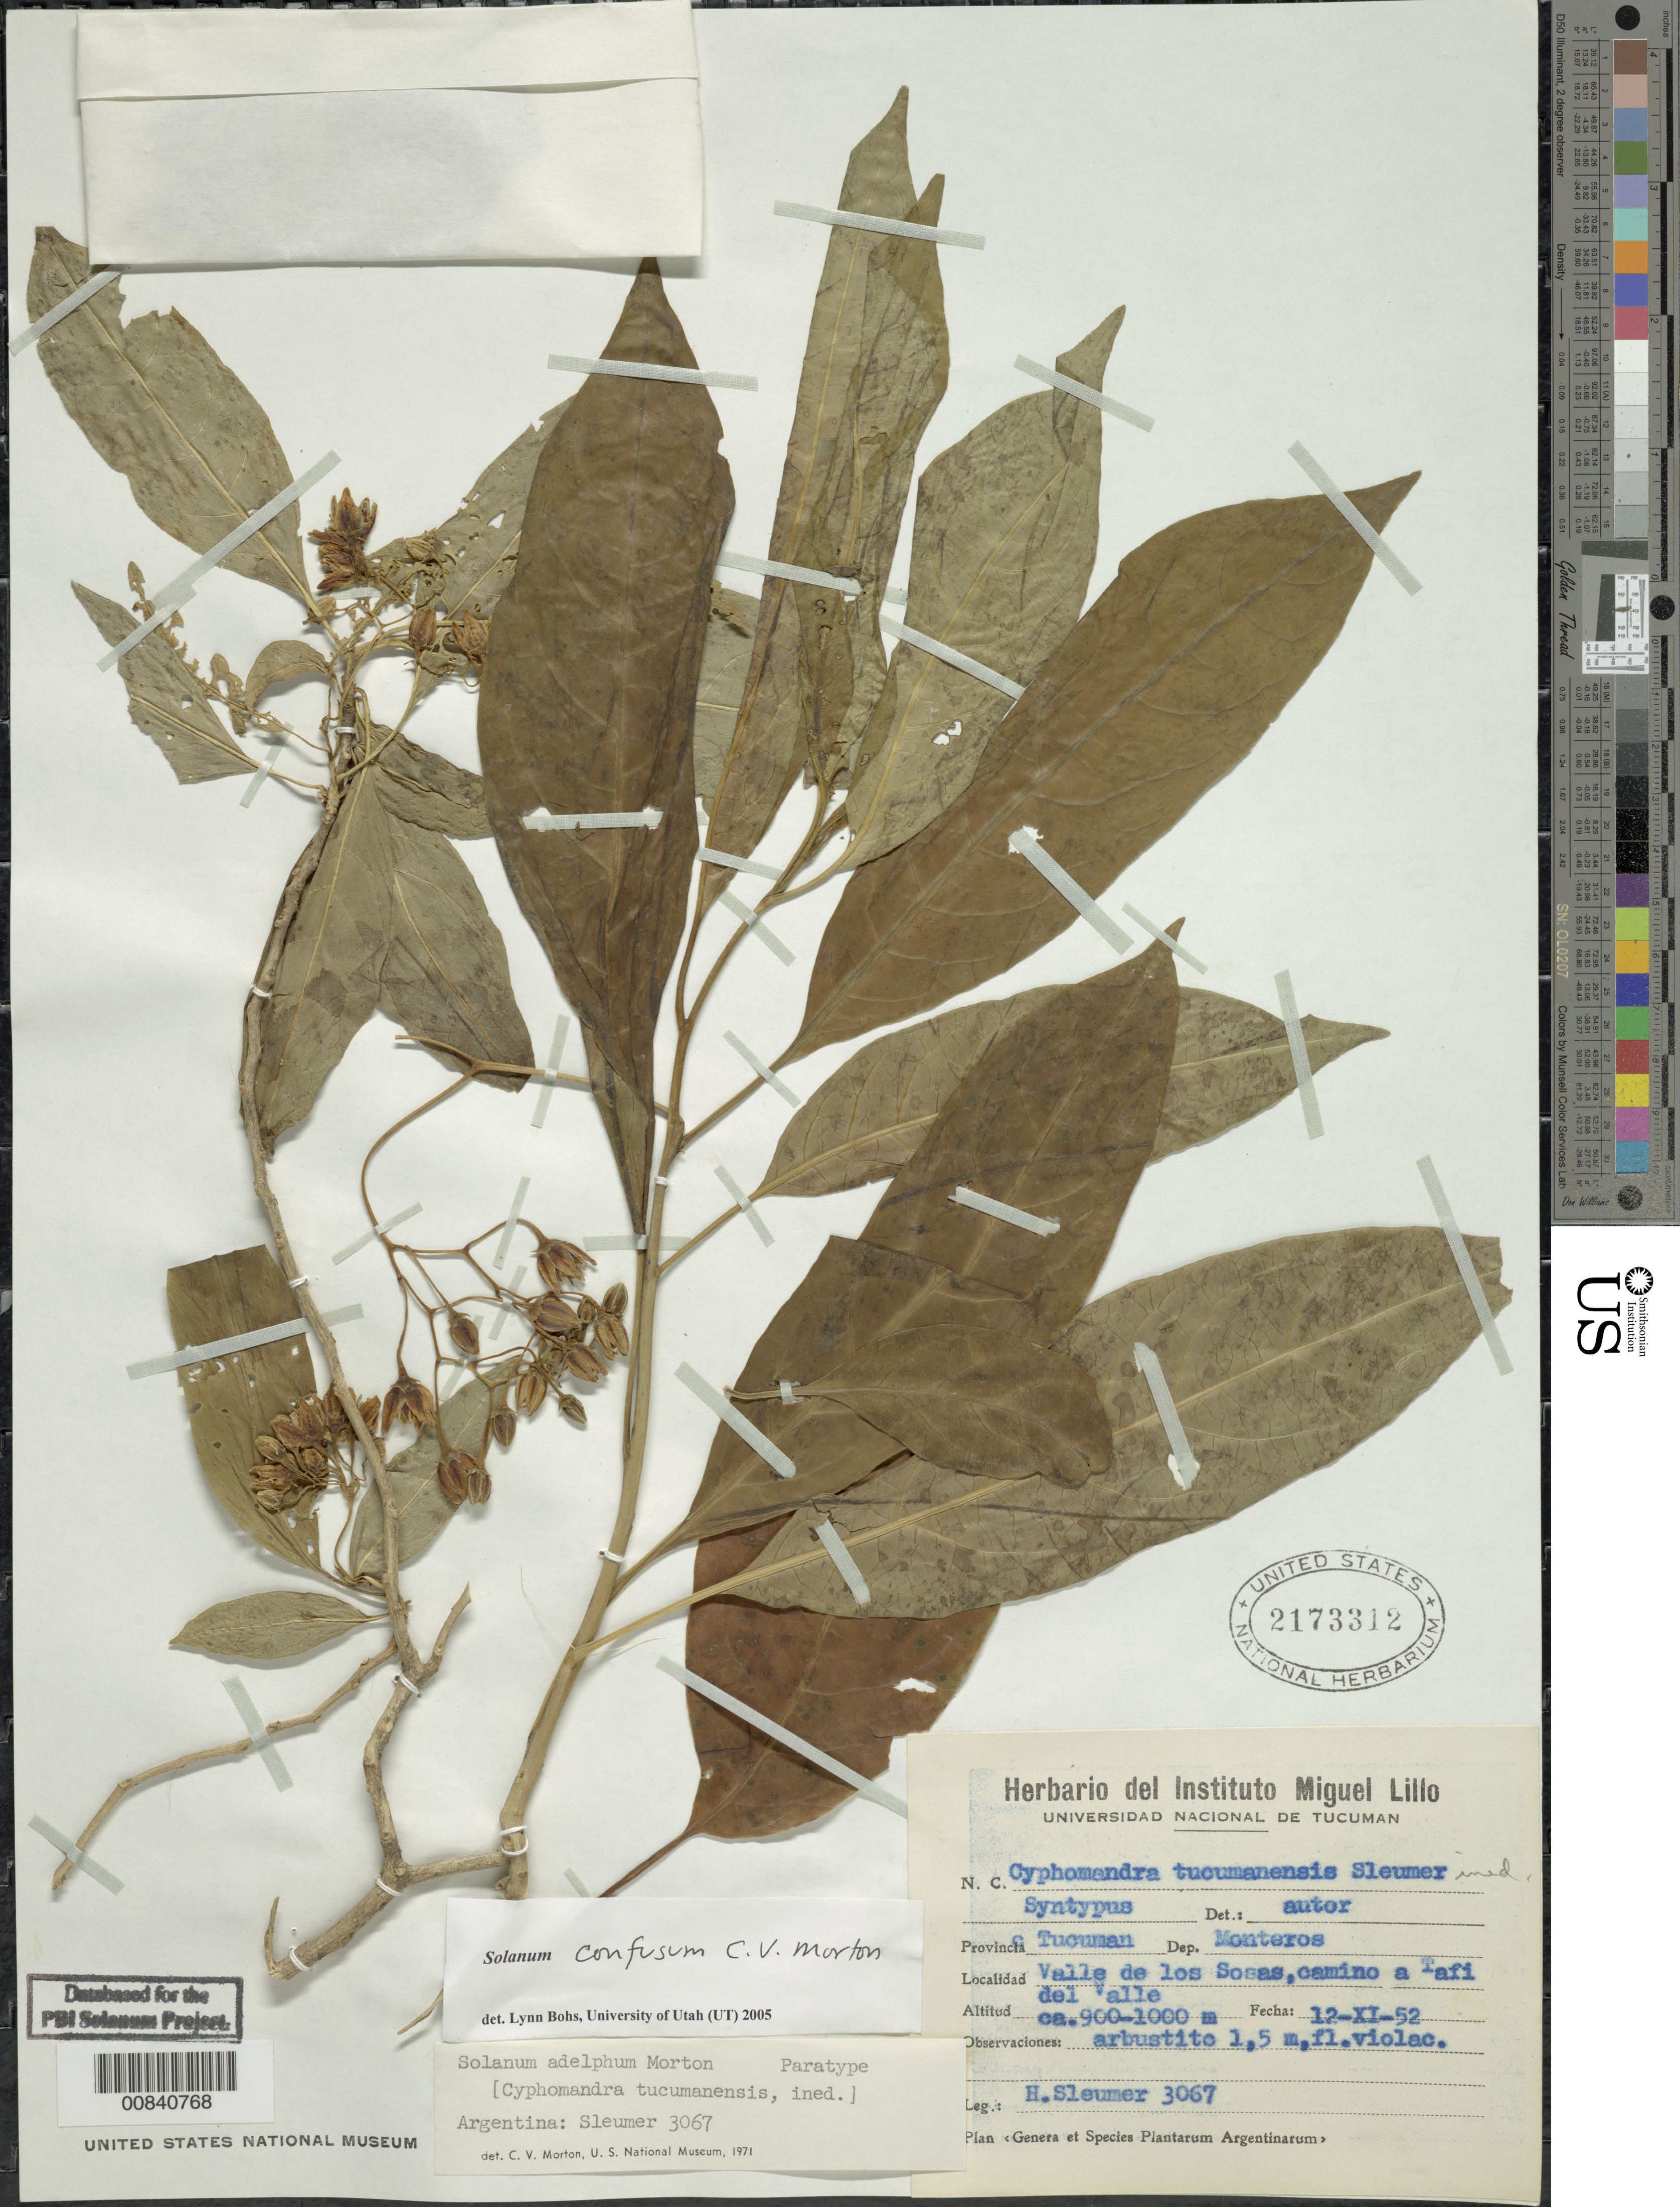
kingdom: Plantae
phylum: Tracheophyta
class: Magnoliopsida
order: Solanales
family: Solanaceae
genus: Solanum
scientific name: Solanum confusum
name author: C.V. Morton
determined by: Bohs, L. A.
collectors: H. O. Sleumer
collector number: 3056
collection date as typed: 12 Nov 1952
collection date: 1952-11-12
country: Argentina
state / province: Tucumán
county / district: Monteros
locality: camino a Tafi del valle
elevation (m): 900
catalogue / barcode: US 2173312